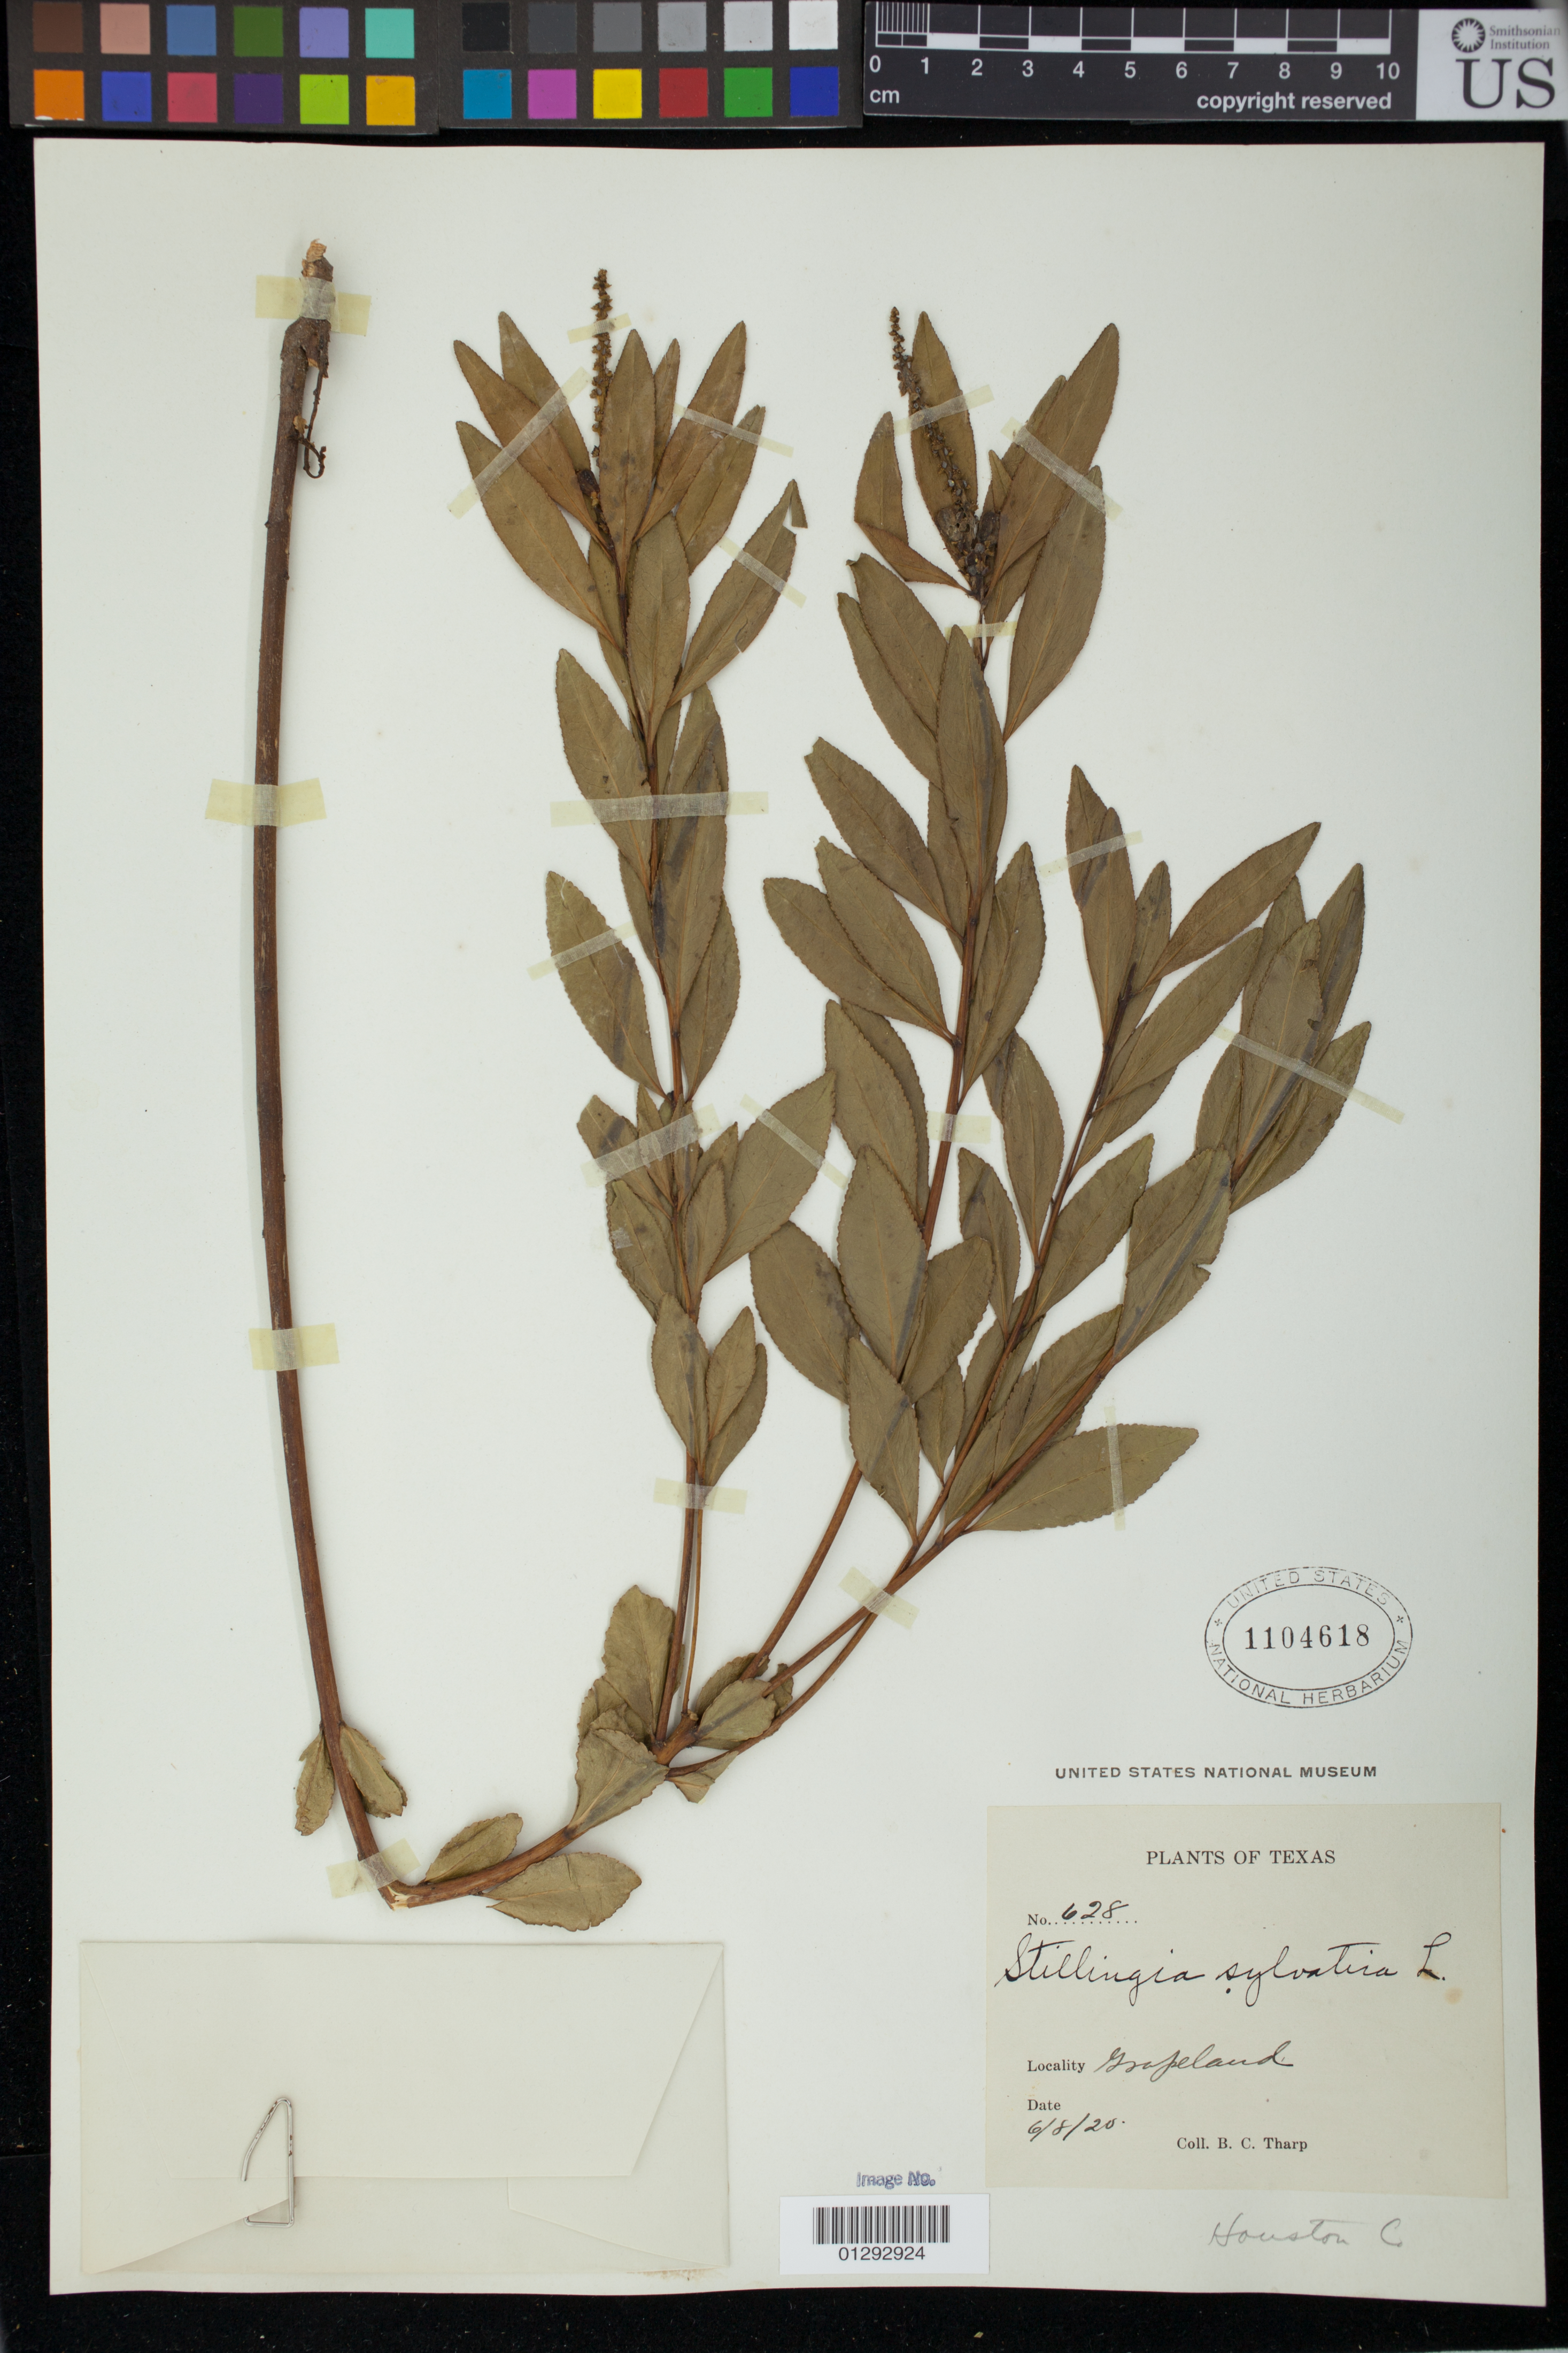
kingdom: Plantae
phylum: Tracheophyta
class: Magnoliopsida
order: Malpighiales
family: Euphorbiaceae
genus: Stillingia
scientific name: Stillingia sylvatica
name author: L.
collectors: B. C. Tharp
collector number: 628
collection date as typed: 08 Jun 1920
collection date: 1920-06-08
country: United States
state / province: Texas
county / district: Houston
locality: Grapeland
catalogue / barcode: US 1104618